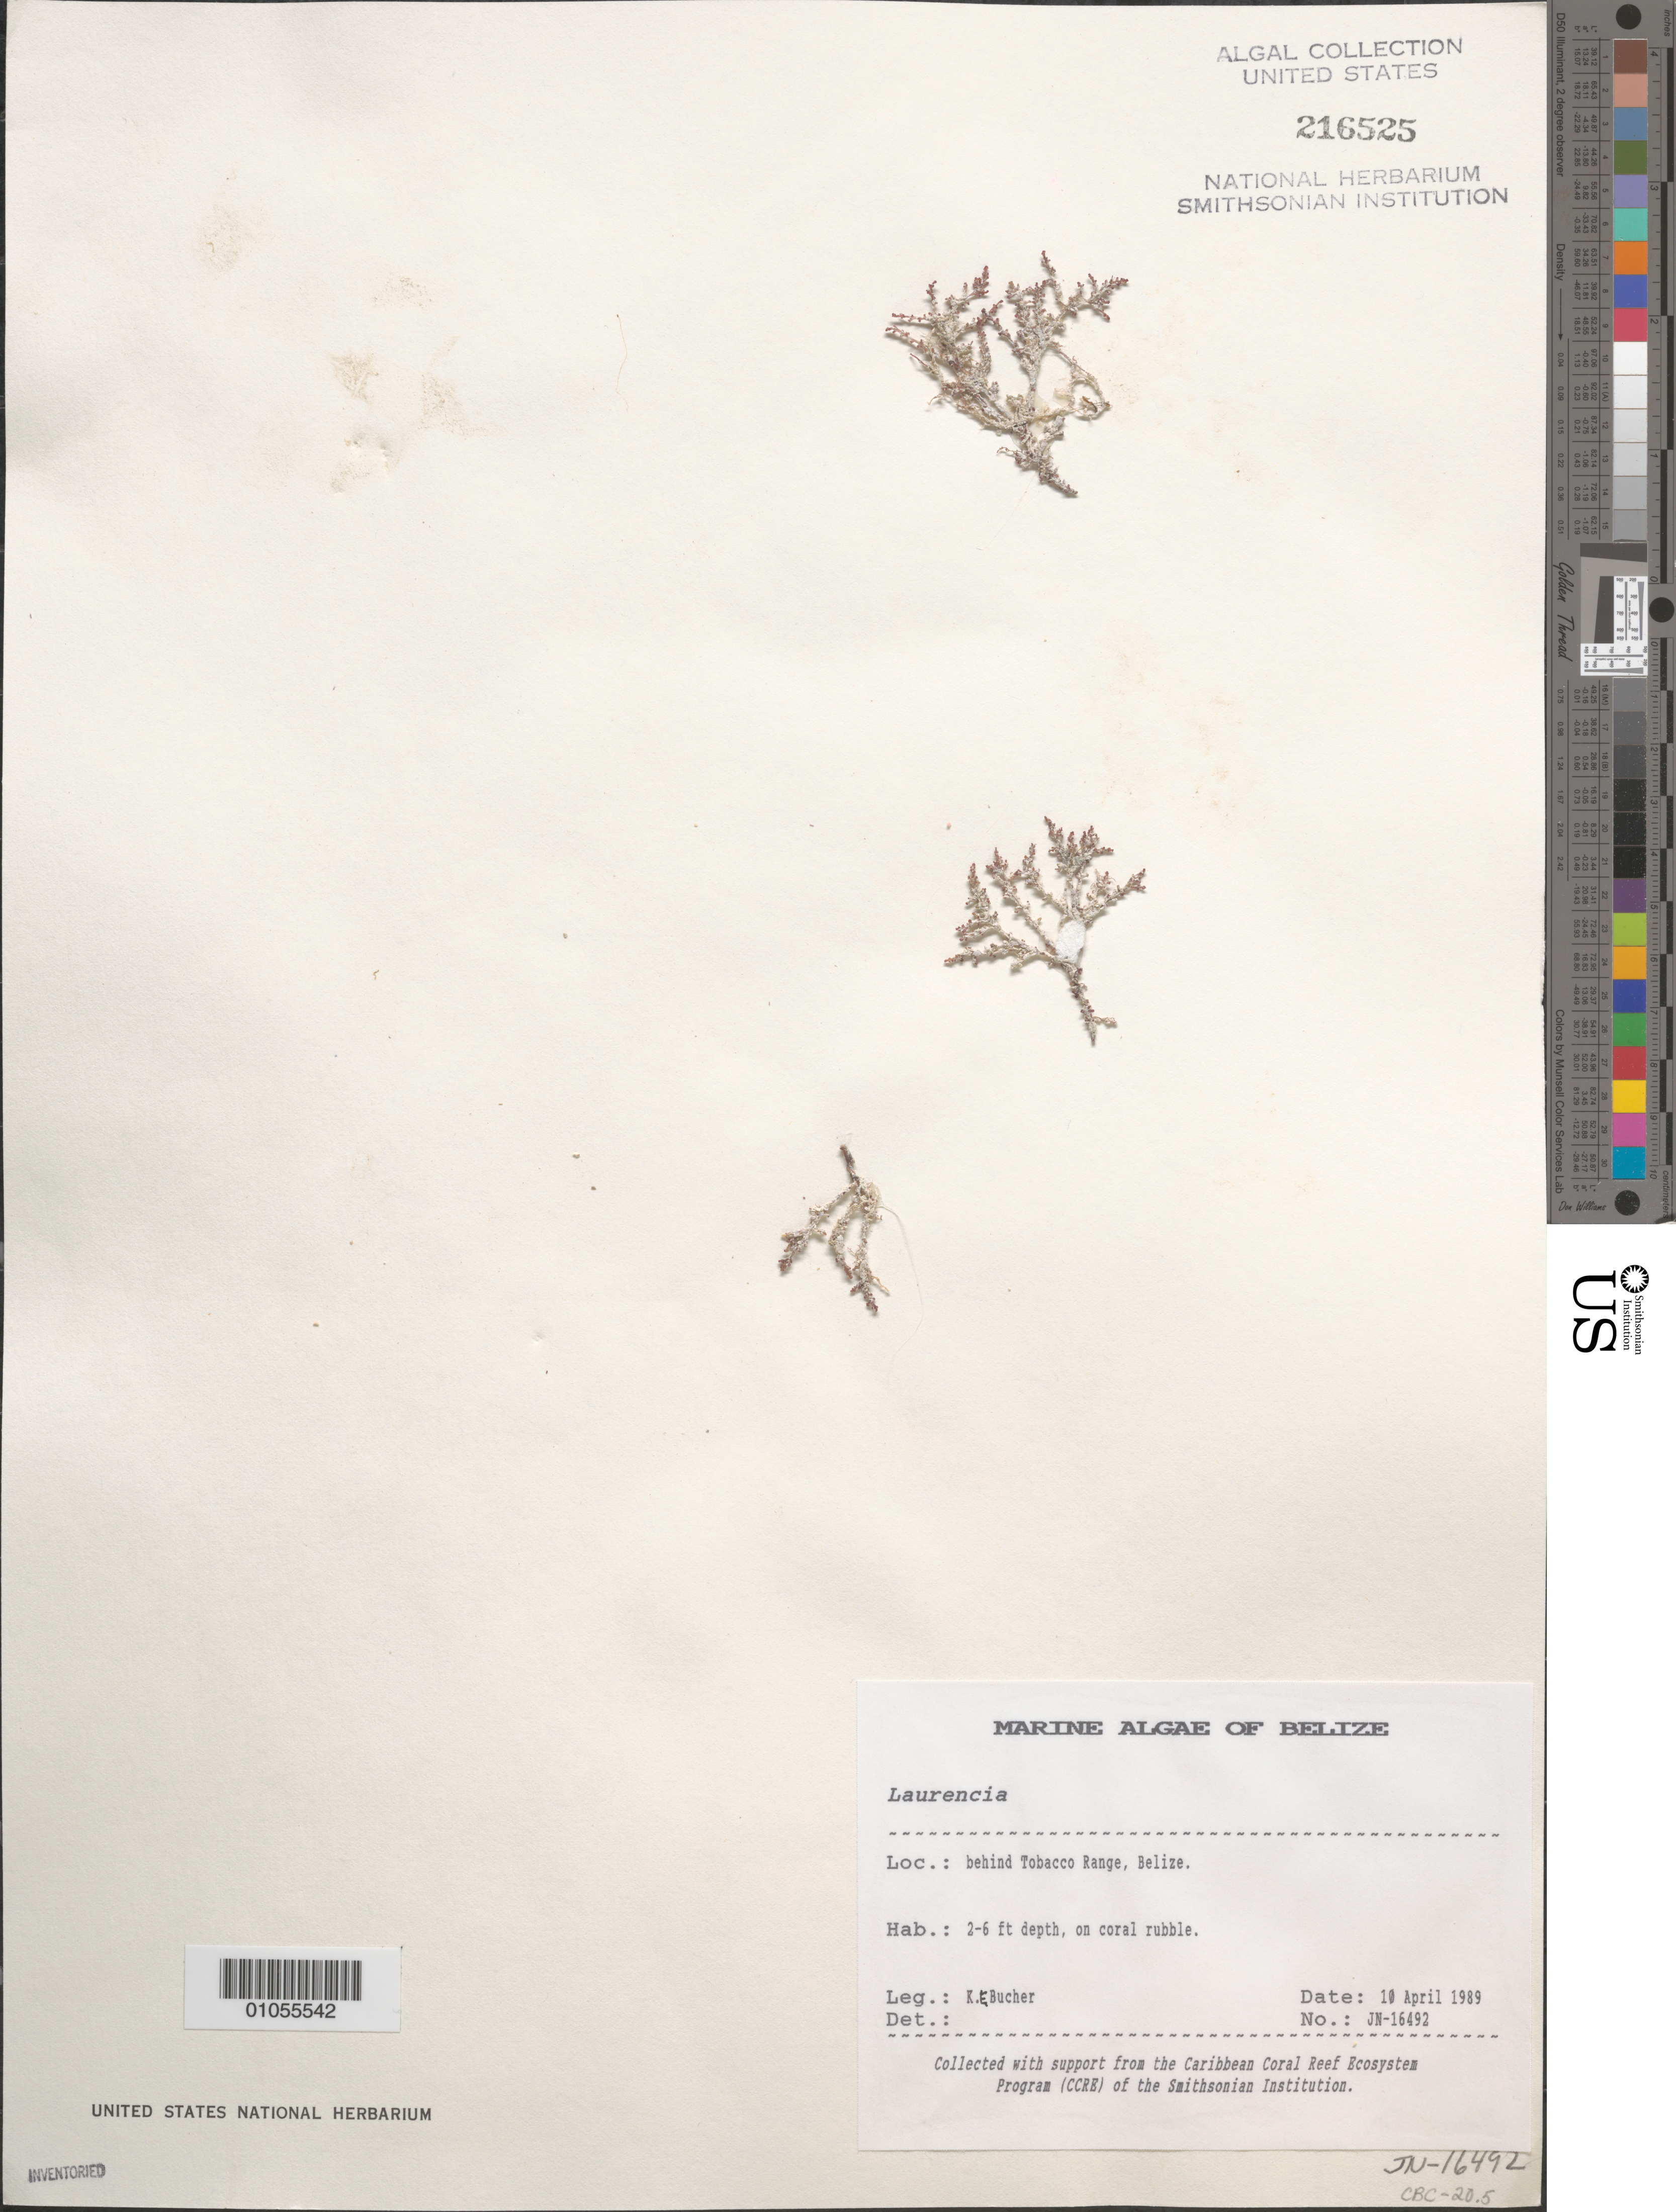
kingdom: Plantae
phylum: Rhodophyta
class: Florideophyceae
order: Ceramiales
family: Rhodomelaceae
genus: Laurencia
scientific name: Laurencia sp.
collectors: K. E. Bucher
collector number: JN-16492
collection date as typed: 10 Apr 1989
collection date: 1989-04-10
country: Belize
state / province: Stann Creek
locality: Behind Tobacco Range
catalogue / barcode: US 216525